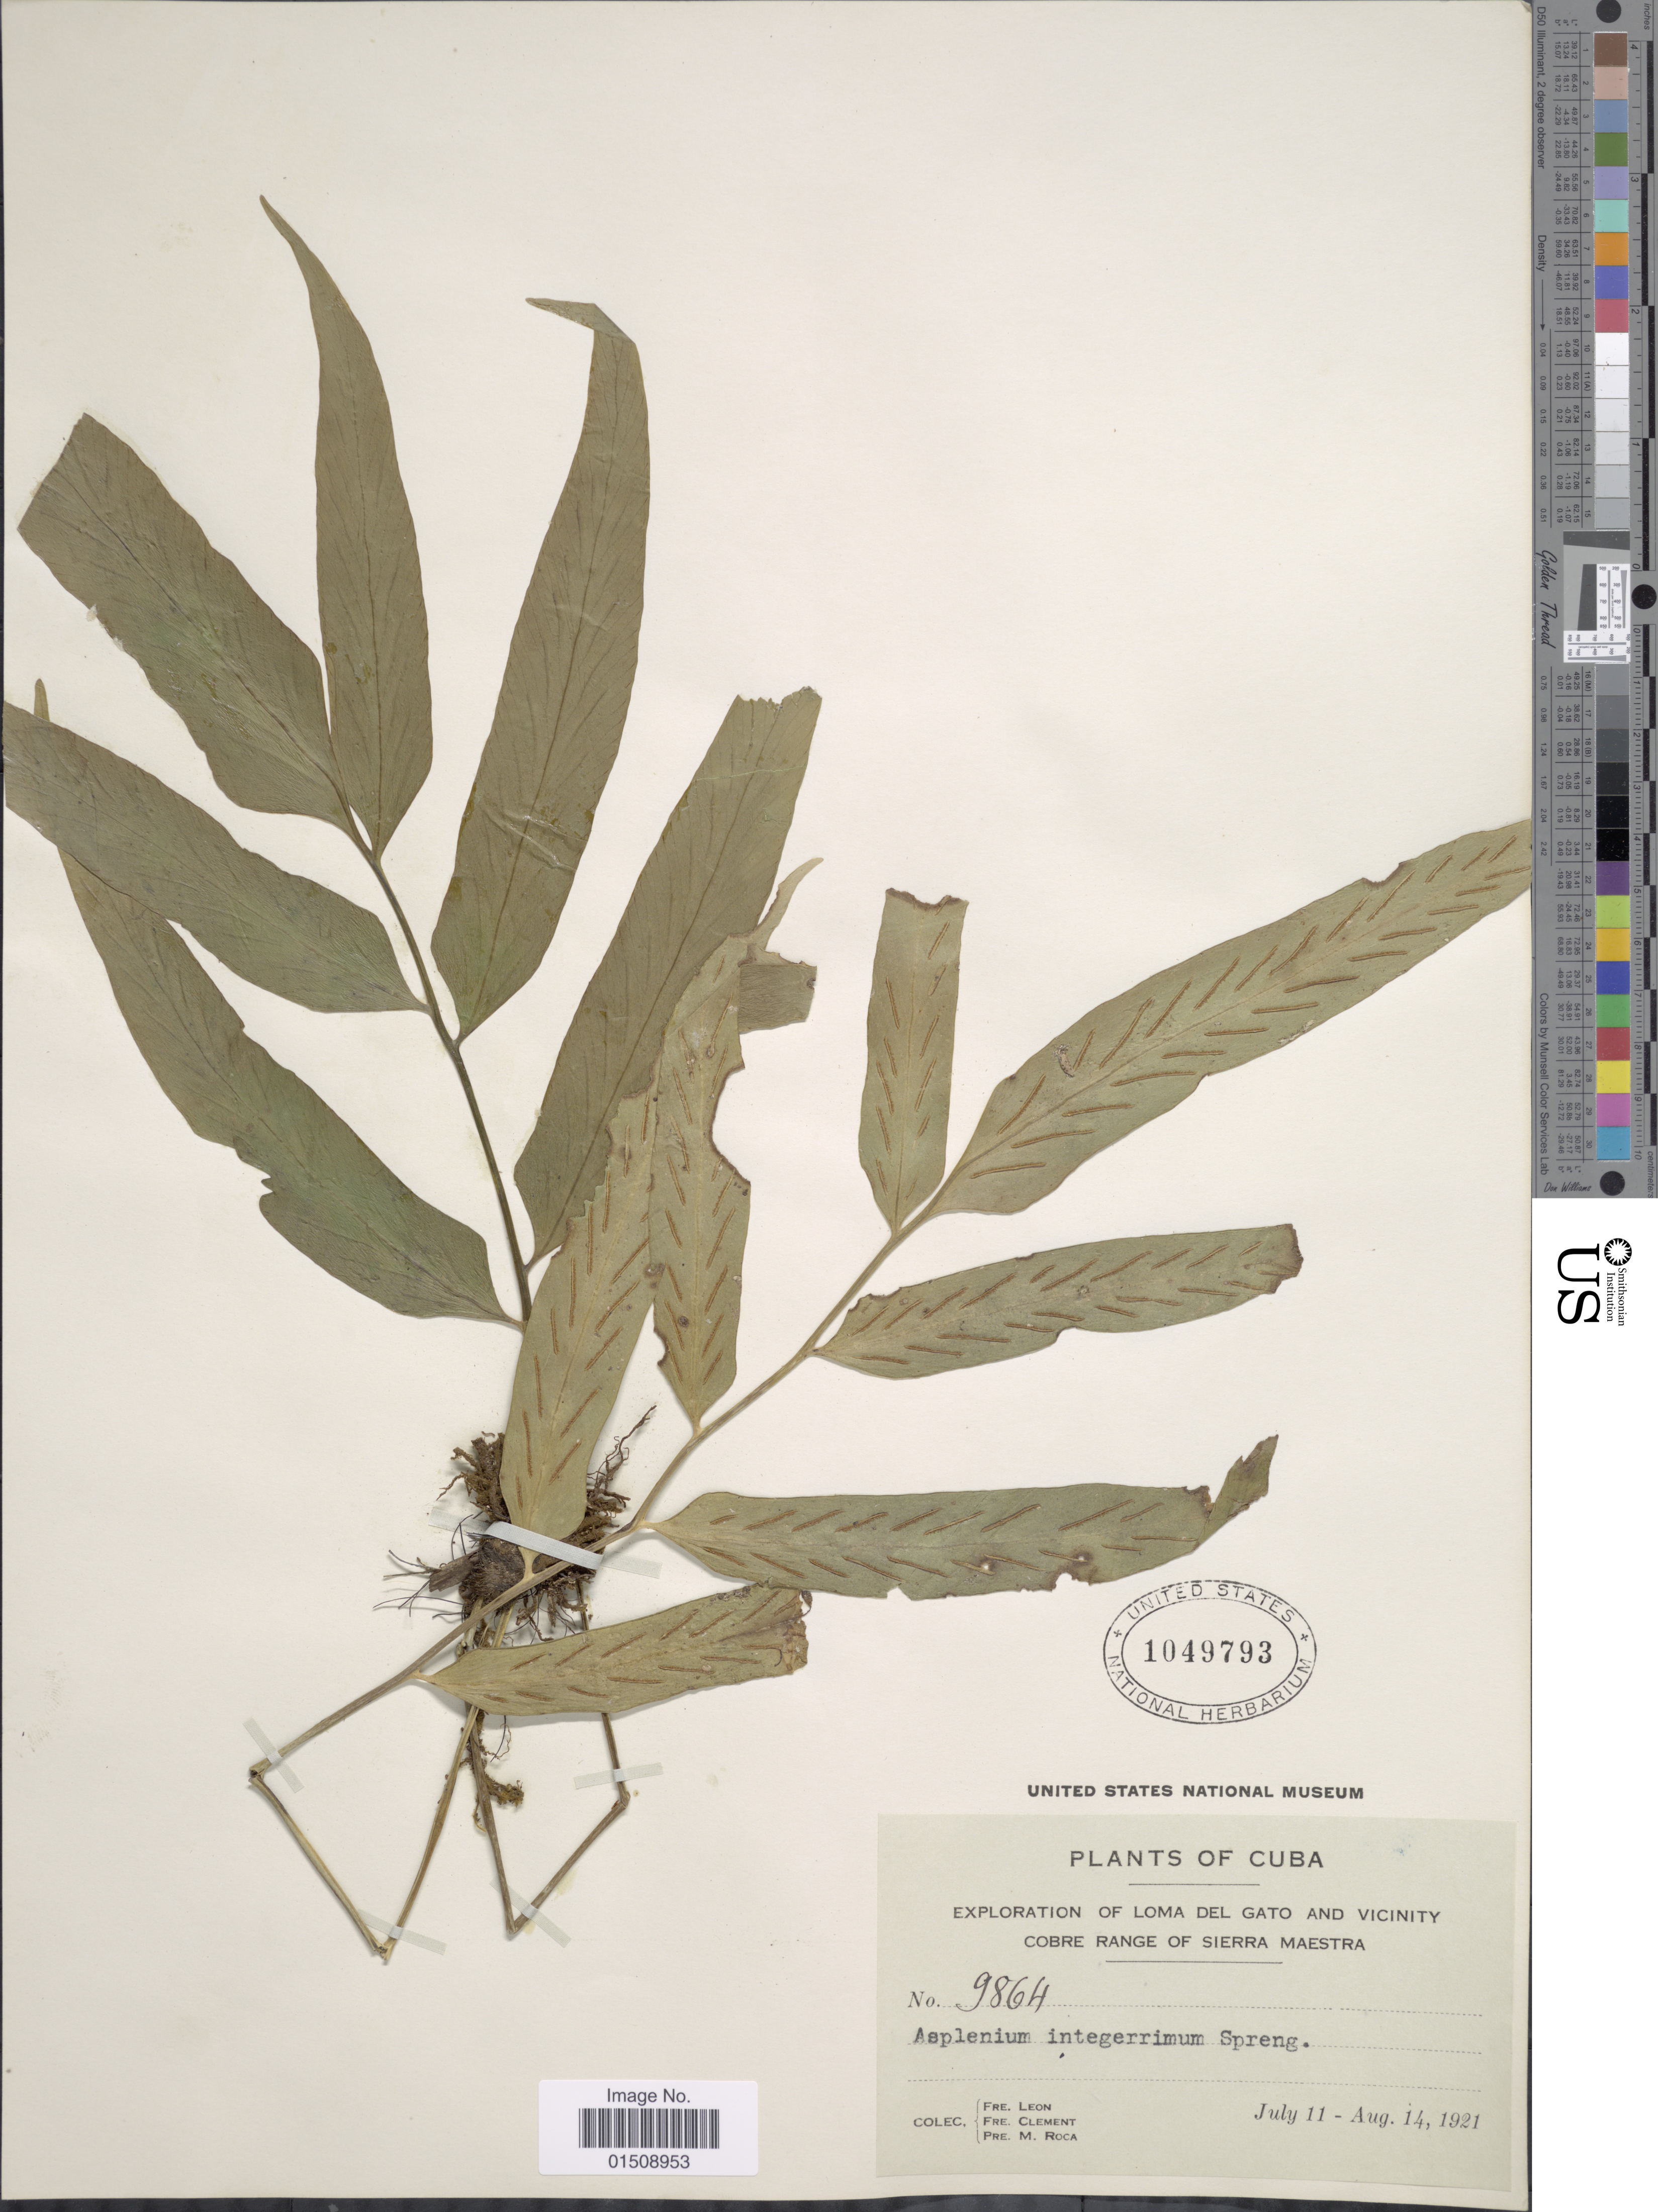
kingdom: Plantae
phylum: Tracheophyta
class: Polypodiopsida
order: Polypodiales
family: Aspleniaceae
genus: Asplenium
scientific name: Asplenium juglandifolium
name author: Lam.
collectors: Bro. León, B. Clement & M. Roca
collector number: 9864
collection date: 1921-07-11/1921-08-14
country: Cuba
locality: Loma del Gato and vicinity cobre range of Sierra Maestra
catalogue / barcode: US 1049793